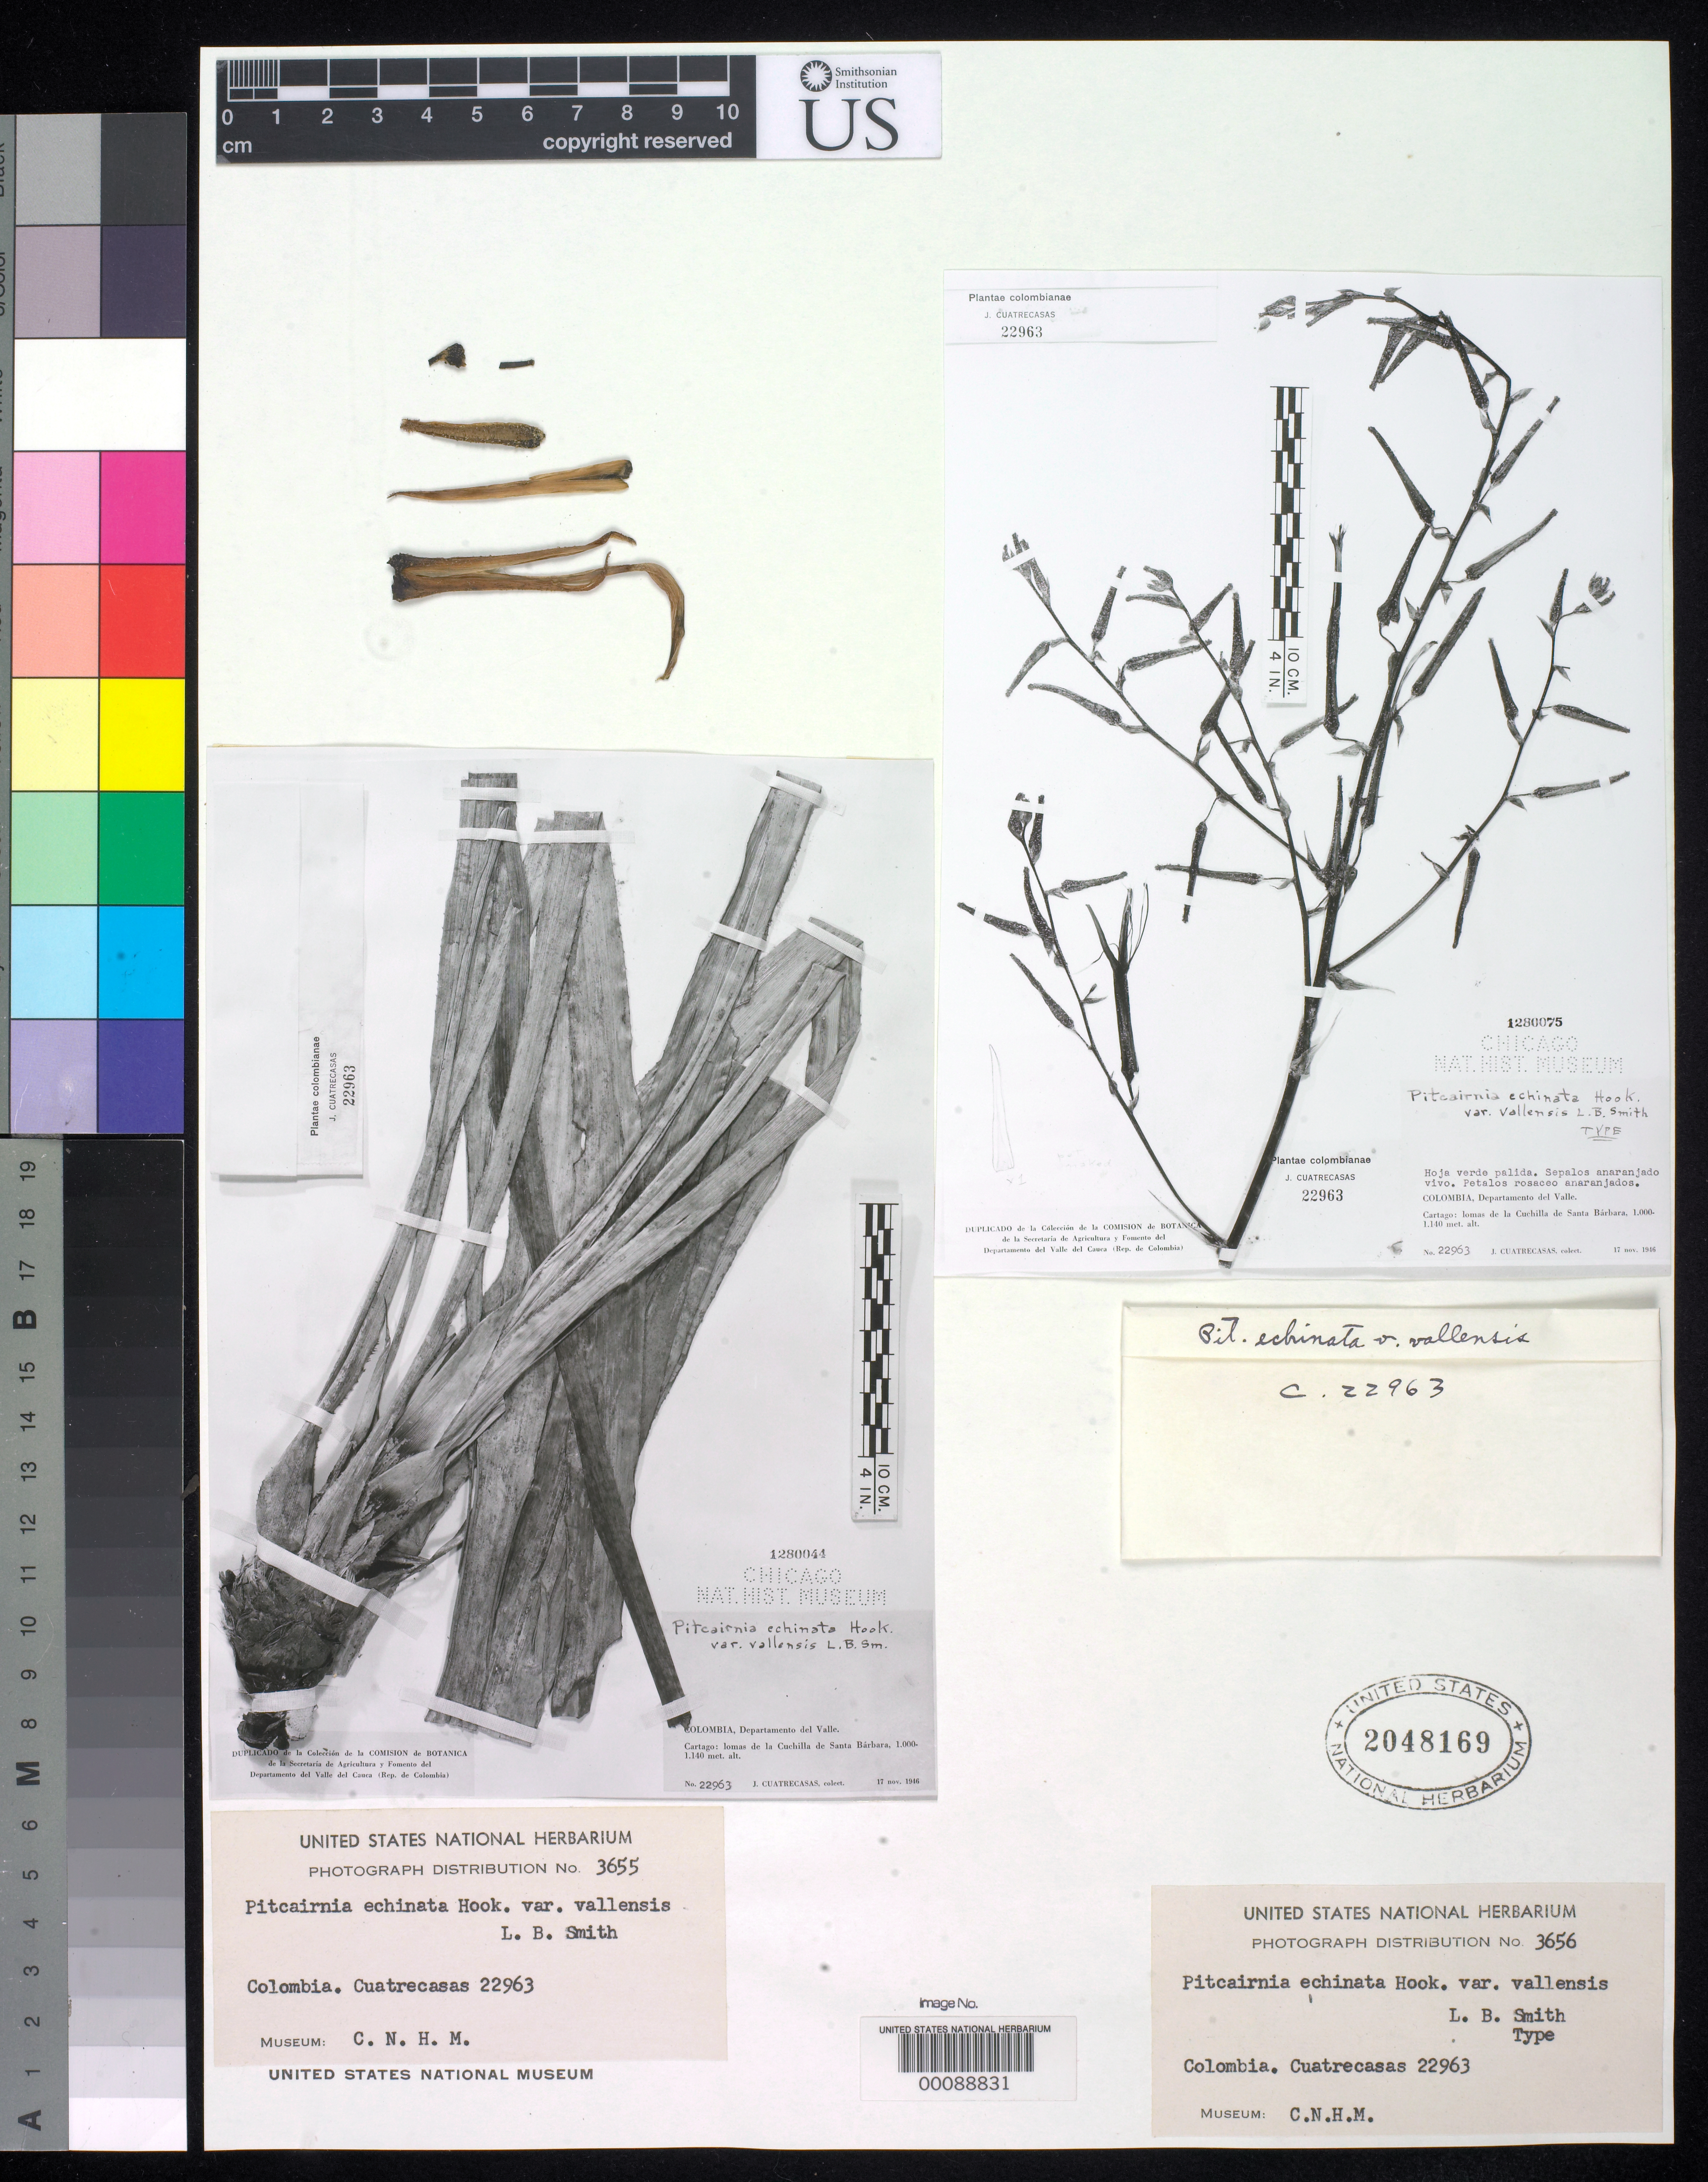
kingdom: Plantae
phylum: Tracheophyta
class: Liliopsida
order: Poales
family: Bromeliaceae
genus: Pitcairnia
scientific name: Pitcairnia echinata var. vallensis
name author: L.B. Sm.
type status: Type Fragment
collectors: J. Cuatrecasas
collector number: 22963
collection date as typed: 17 Nov 1946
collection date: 1946-11-17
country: Colombia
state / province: Valle del Cauca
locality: Cartago, Cuchilla de Santa Barbara.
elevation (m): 1000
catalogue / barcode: US 2048169